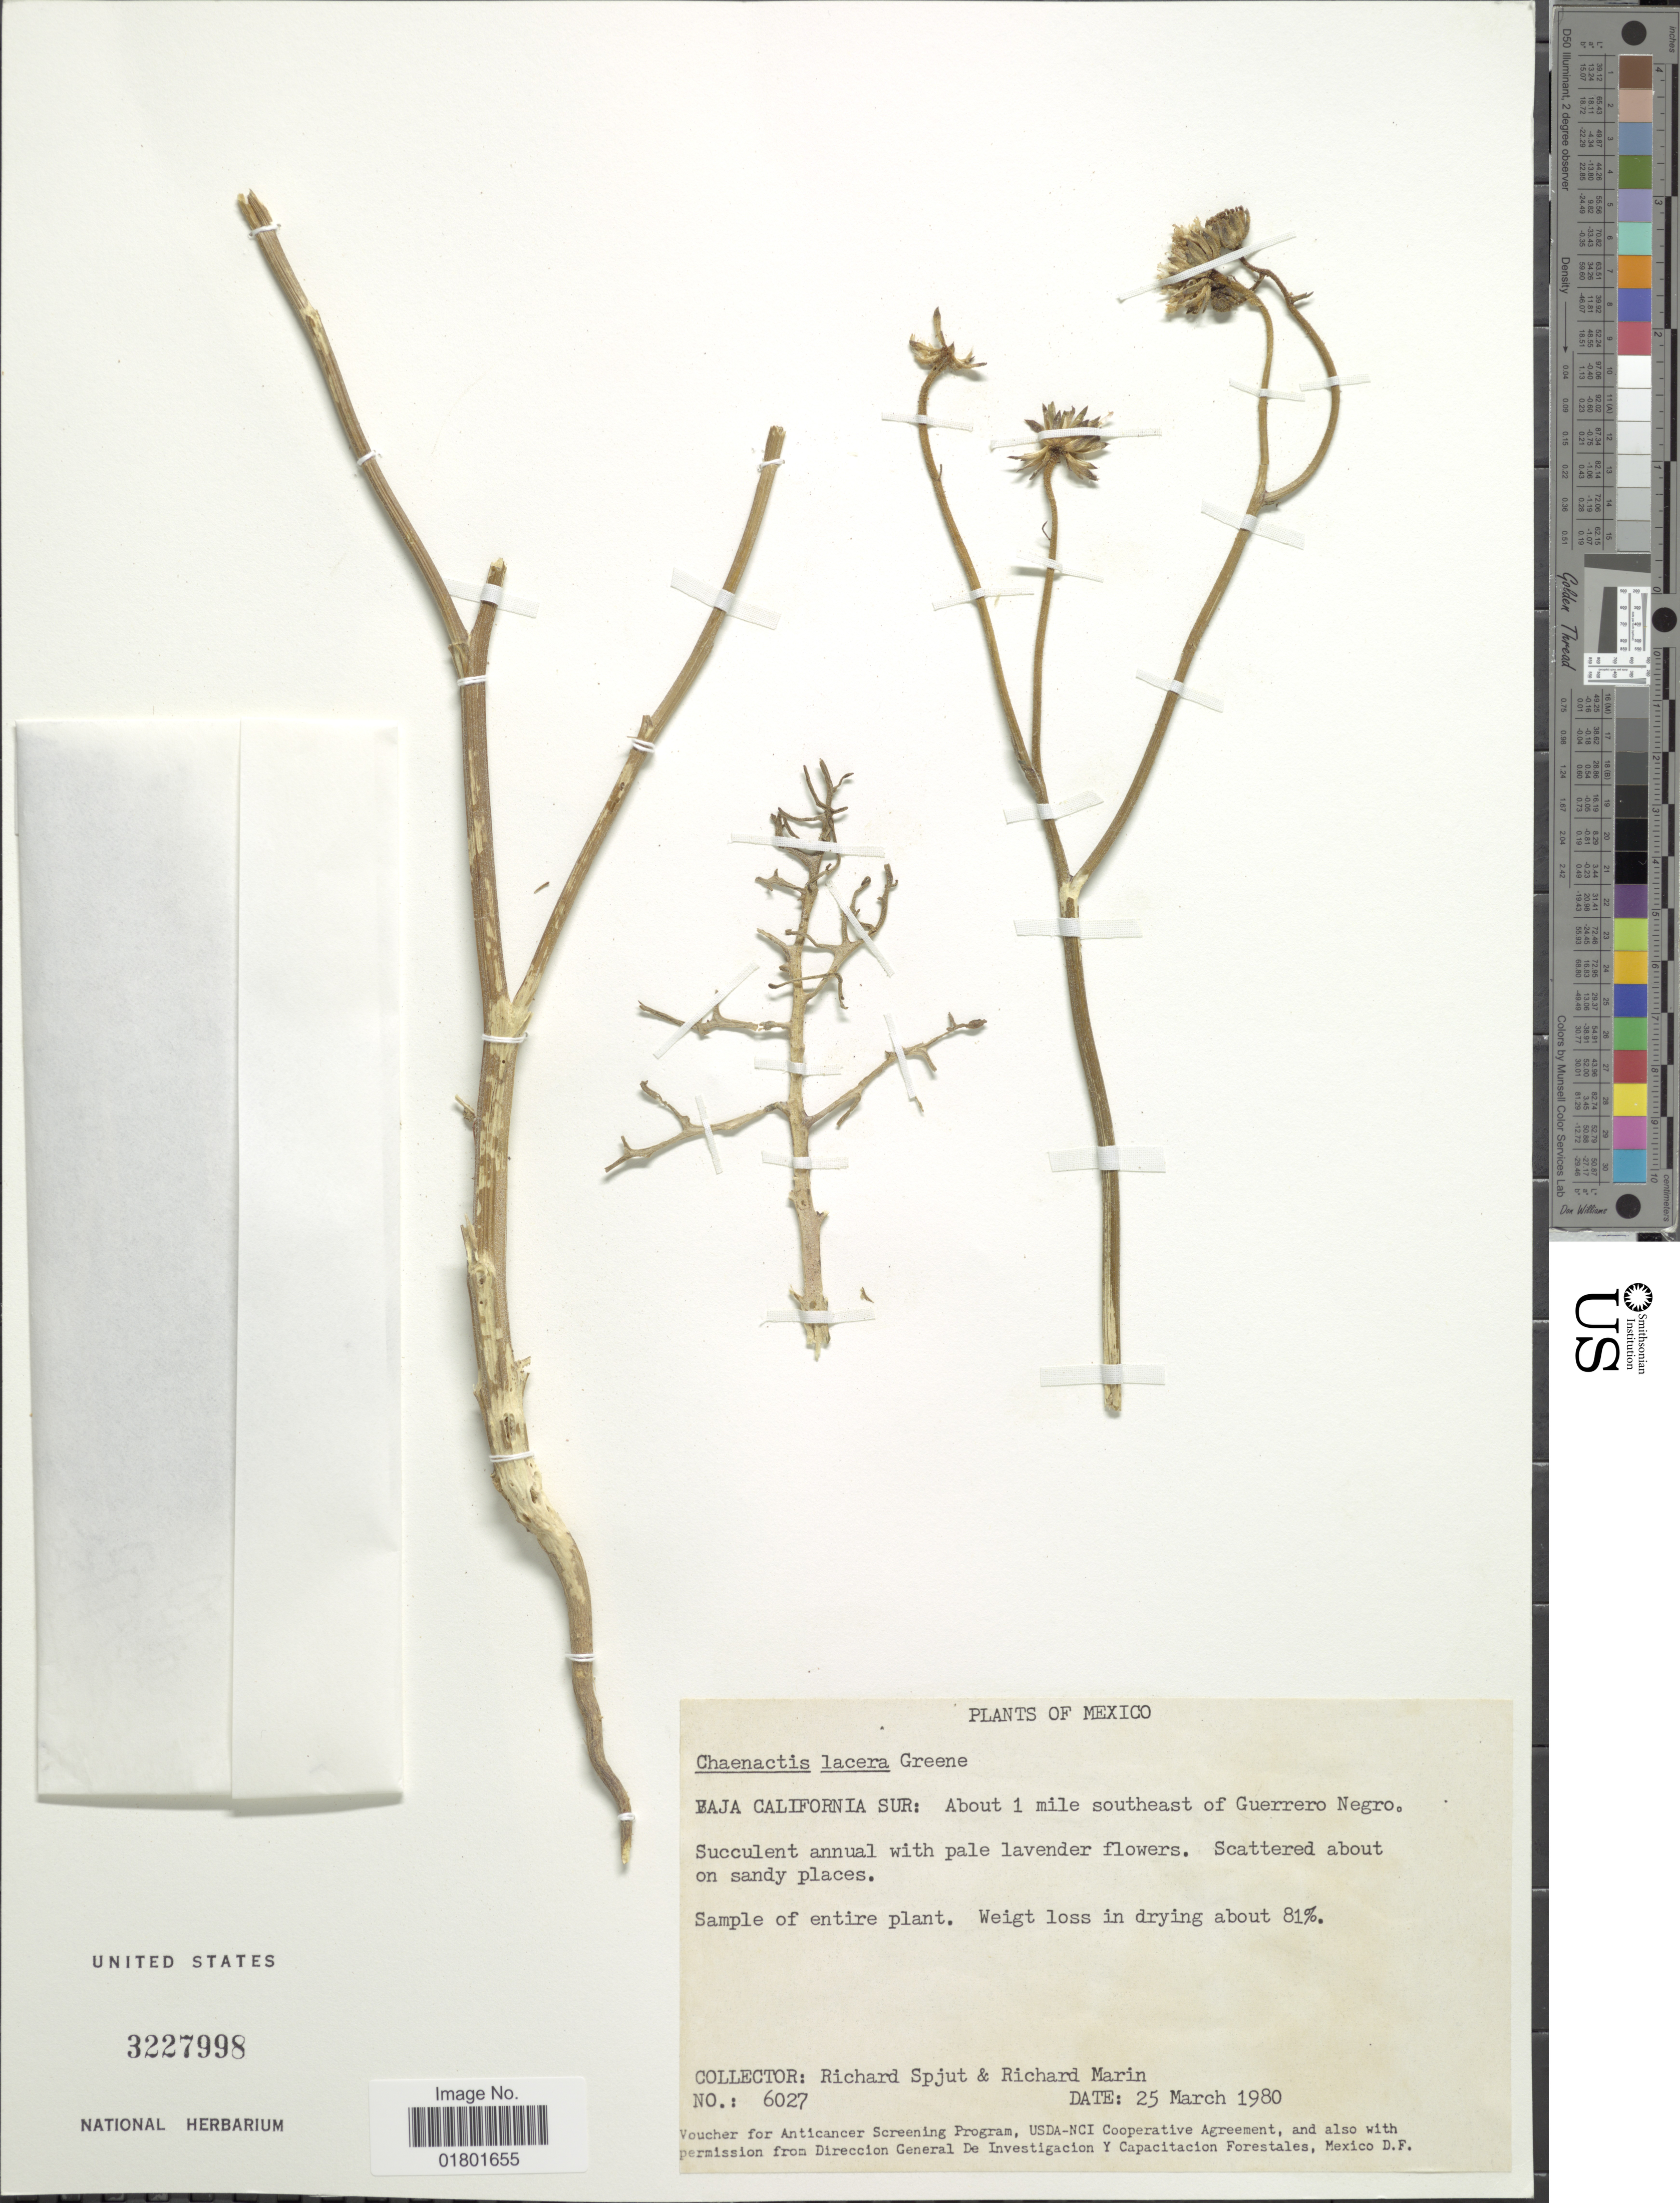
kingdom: Plantae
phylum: Tracheophyta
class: Magnoliopsida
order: Asterales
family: Asteraceae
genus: Chaenactis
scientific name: Chaenactis lacera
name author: Greene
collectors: R. Spjut & R. Williams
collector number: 6027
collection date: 1980-03-25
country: Mexico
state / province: Baja California Sur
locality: About 1 mile southeast of Guerrero Negro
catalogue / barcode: US 3227998